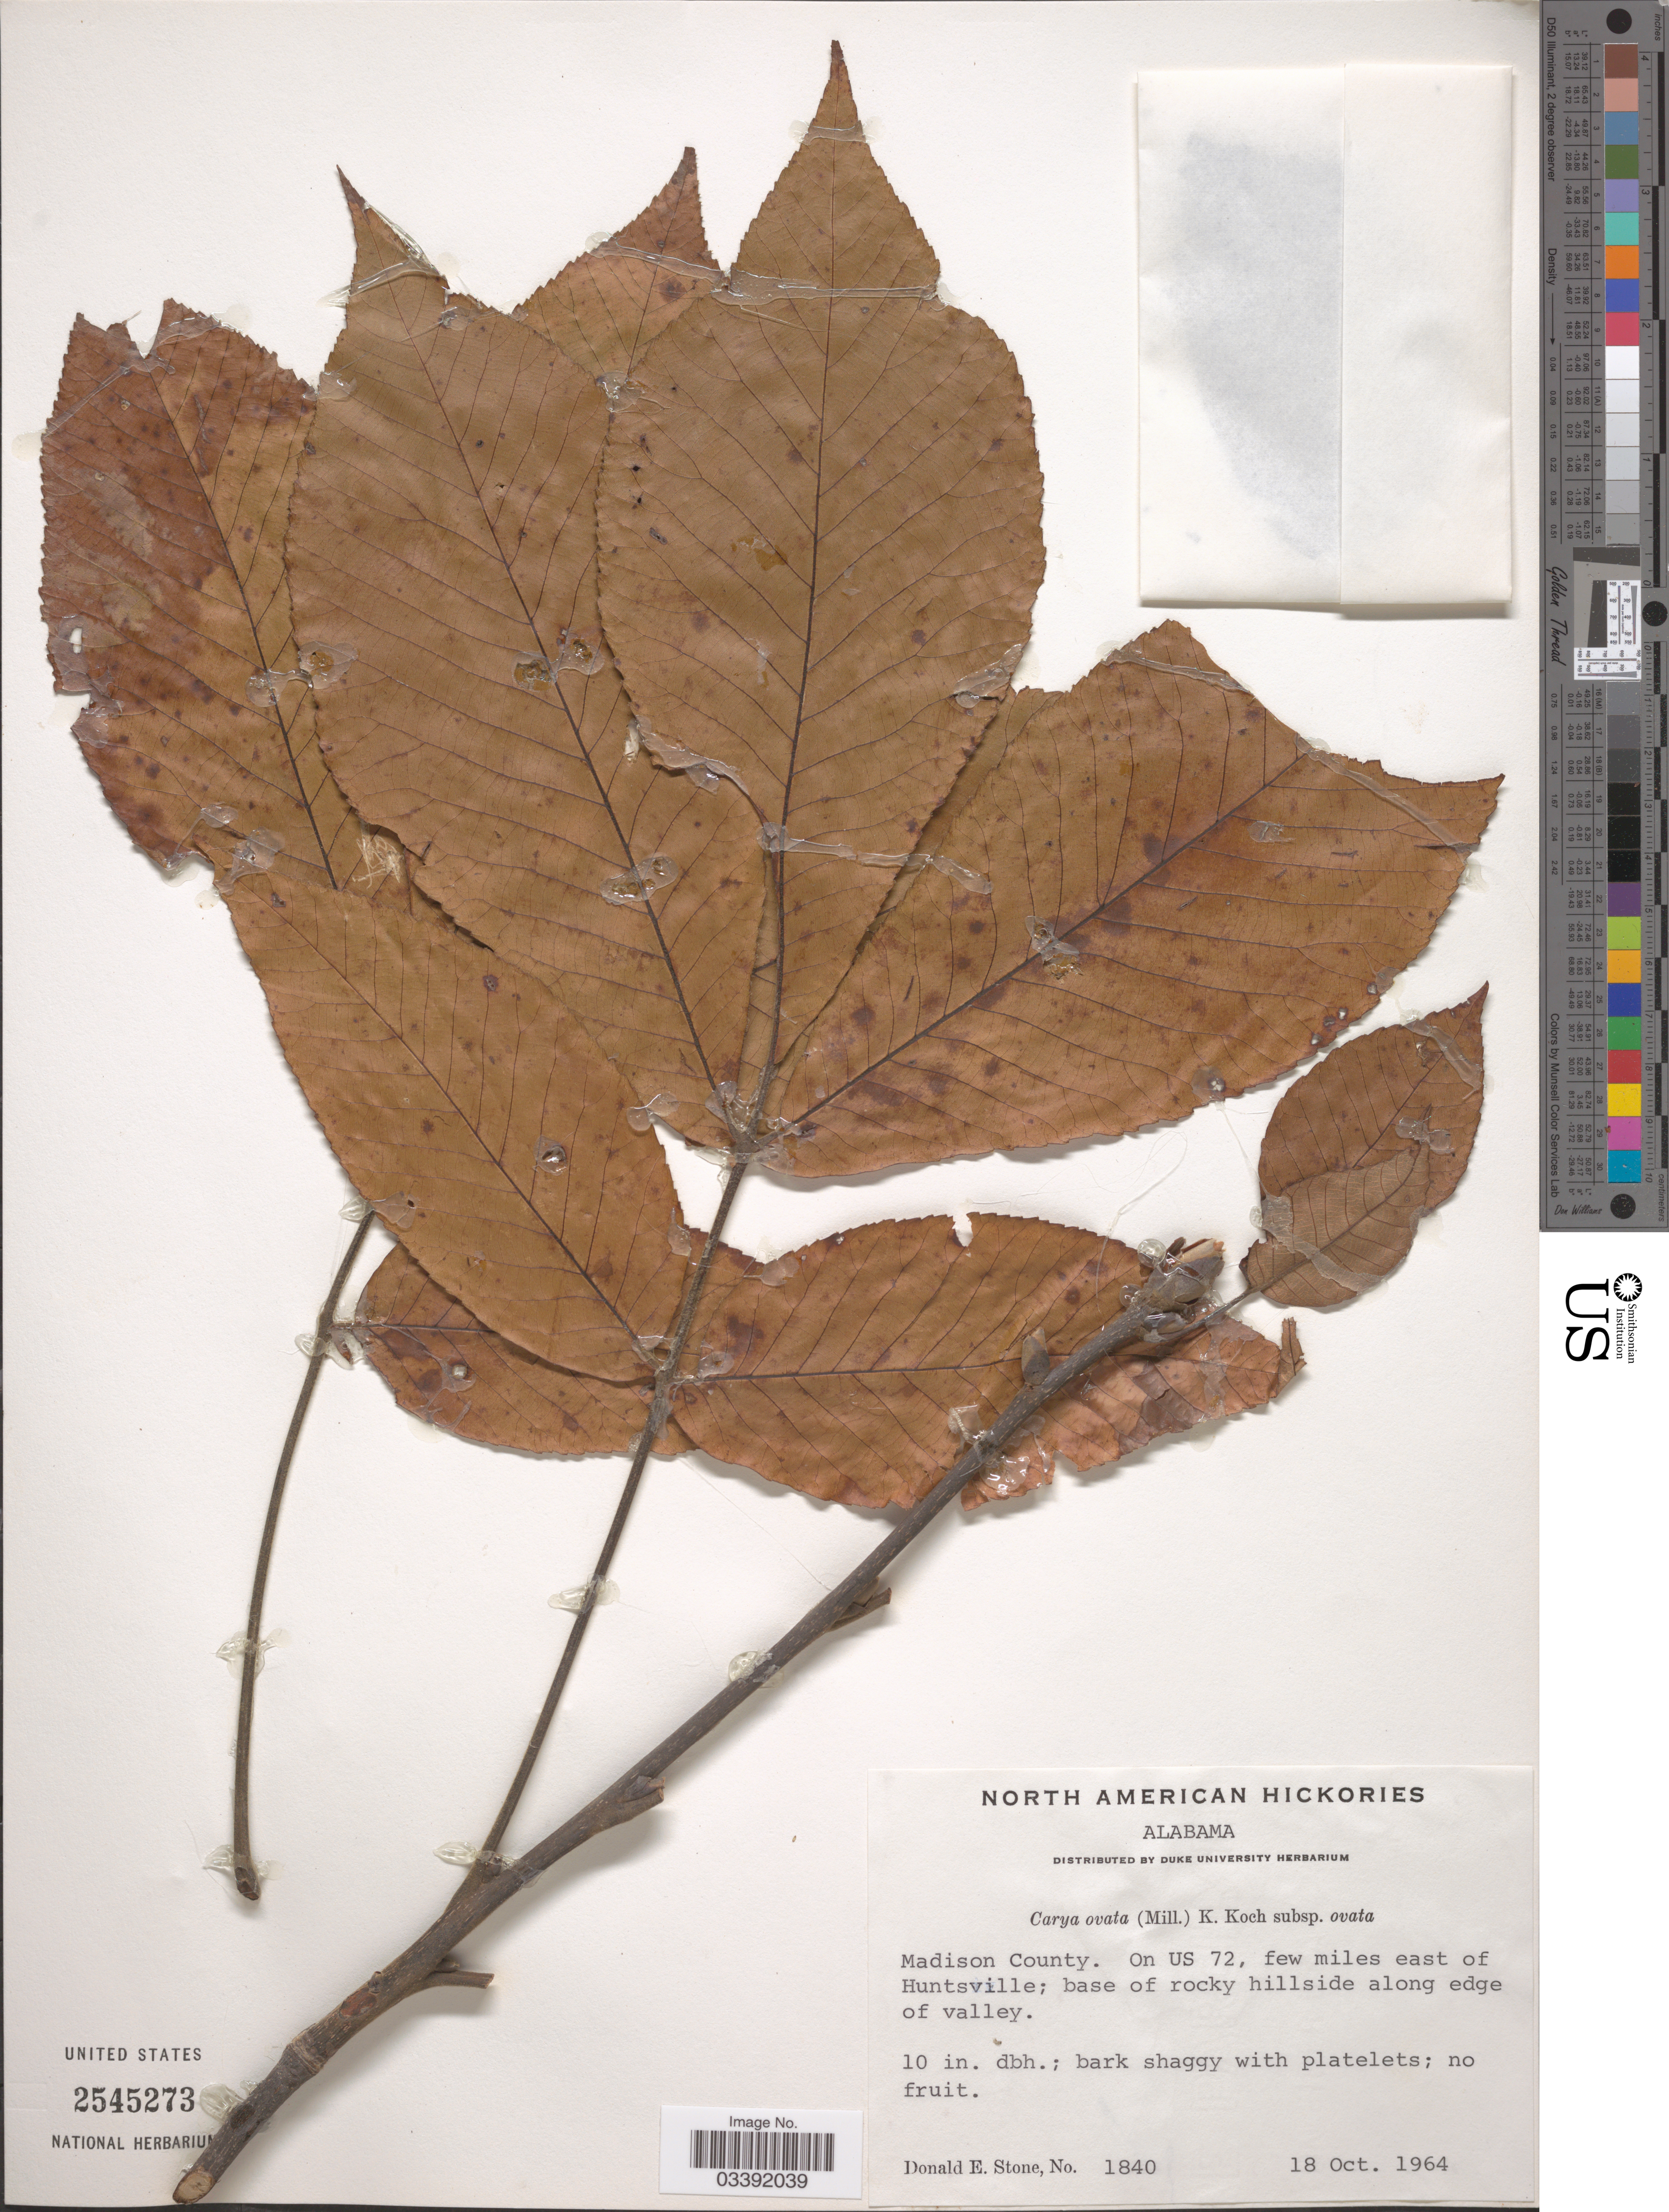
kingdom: Plantae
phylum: Tracheophyta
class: Magnoliopsida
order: Fagales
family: Juglandaceae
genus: Carya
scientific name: Carya ovata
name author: (Mill.) K. Koch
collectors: D. Stone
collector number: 1840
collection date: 1964-10-18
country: United States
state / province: Alabama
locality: Madison County. On US 72, few miles east of Huntsville; base of rocky hillside along edge of valley.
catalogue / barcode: US 2545273